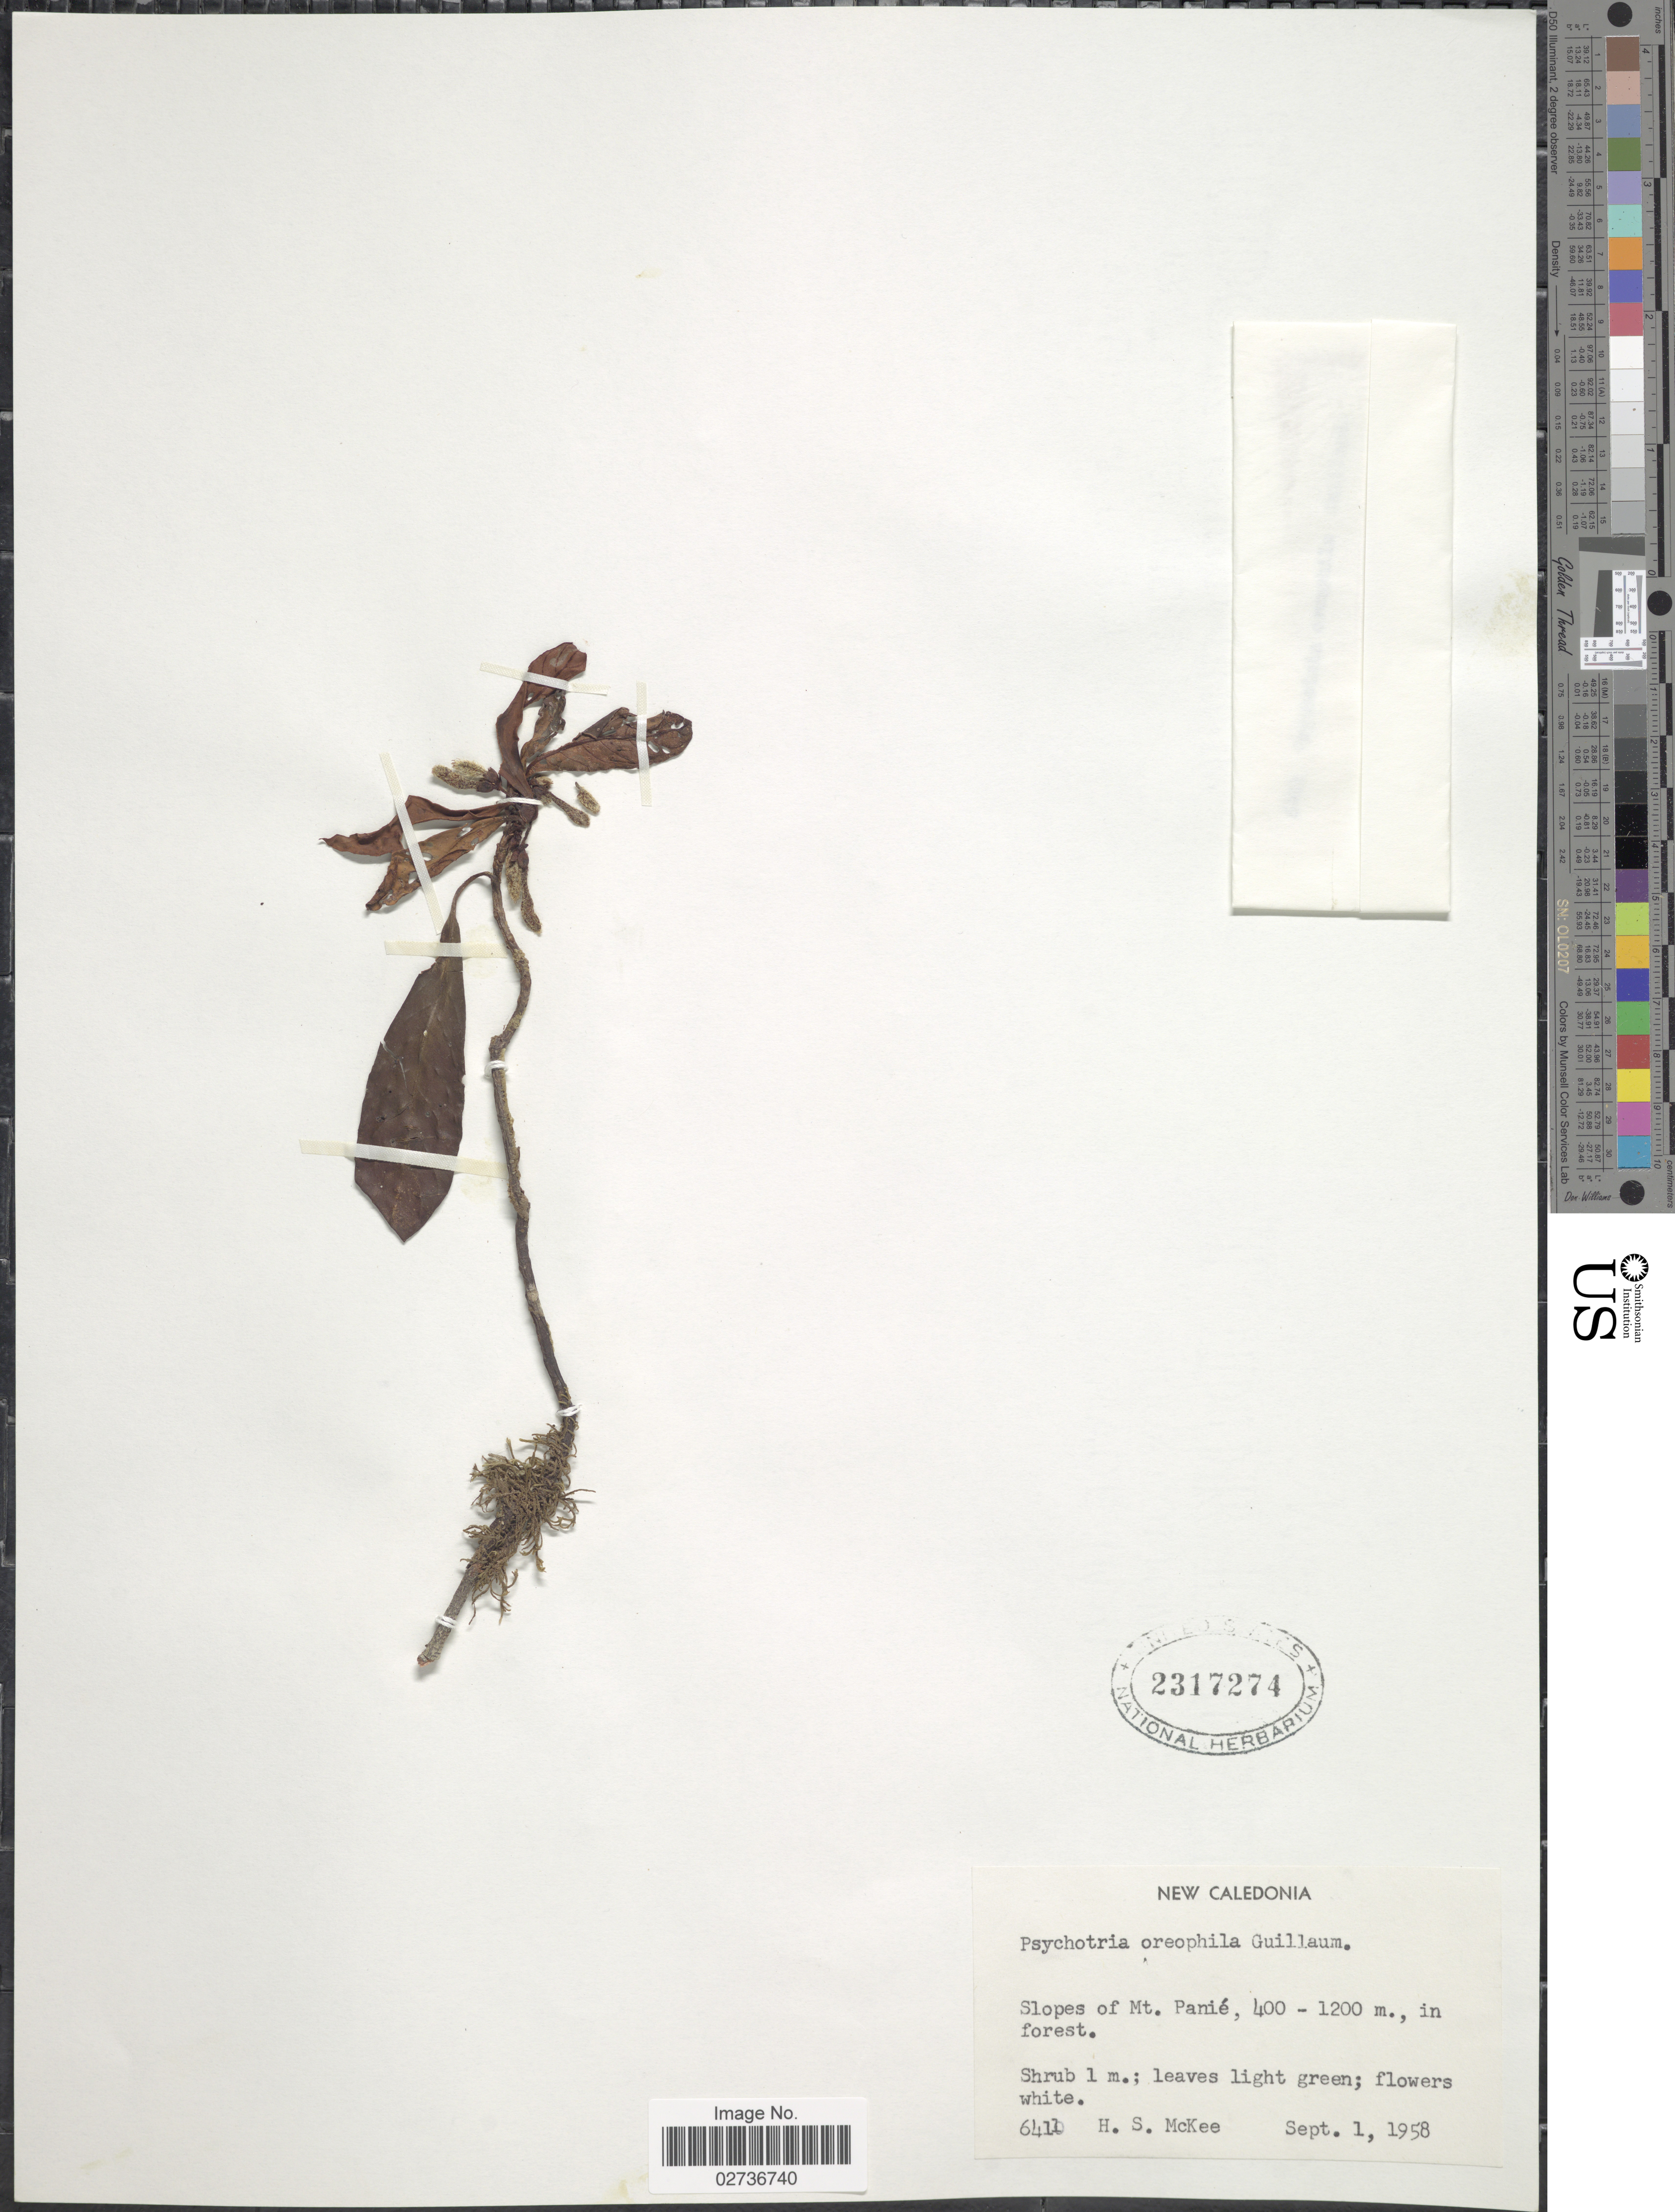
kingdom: Plantae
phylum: Tracheophyta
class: Magnoliopsida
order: Gentianales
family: Rubiaceae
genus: Psychotria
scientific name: Psychotria oreophila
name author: Guillaumin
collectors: H. S. McKee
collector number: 6411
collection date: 1958-09-01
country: New Caledonia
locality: Slopes of Mt. Panie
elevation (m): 400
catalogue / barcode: US 2317274